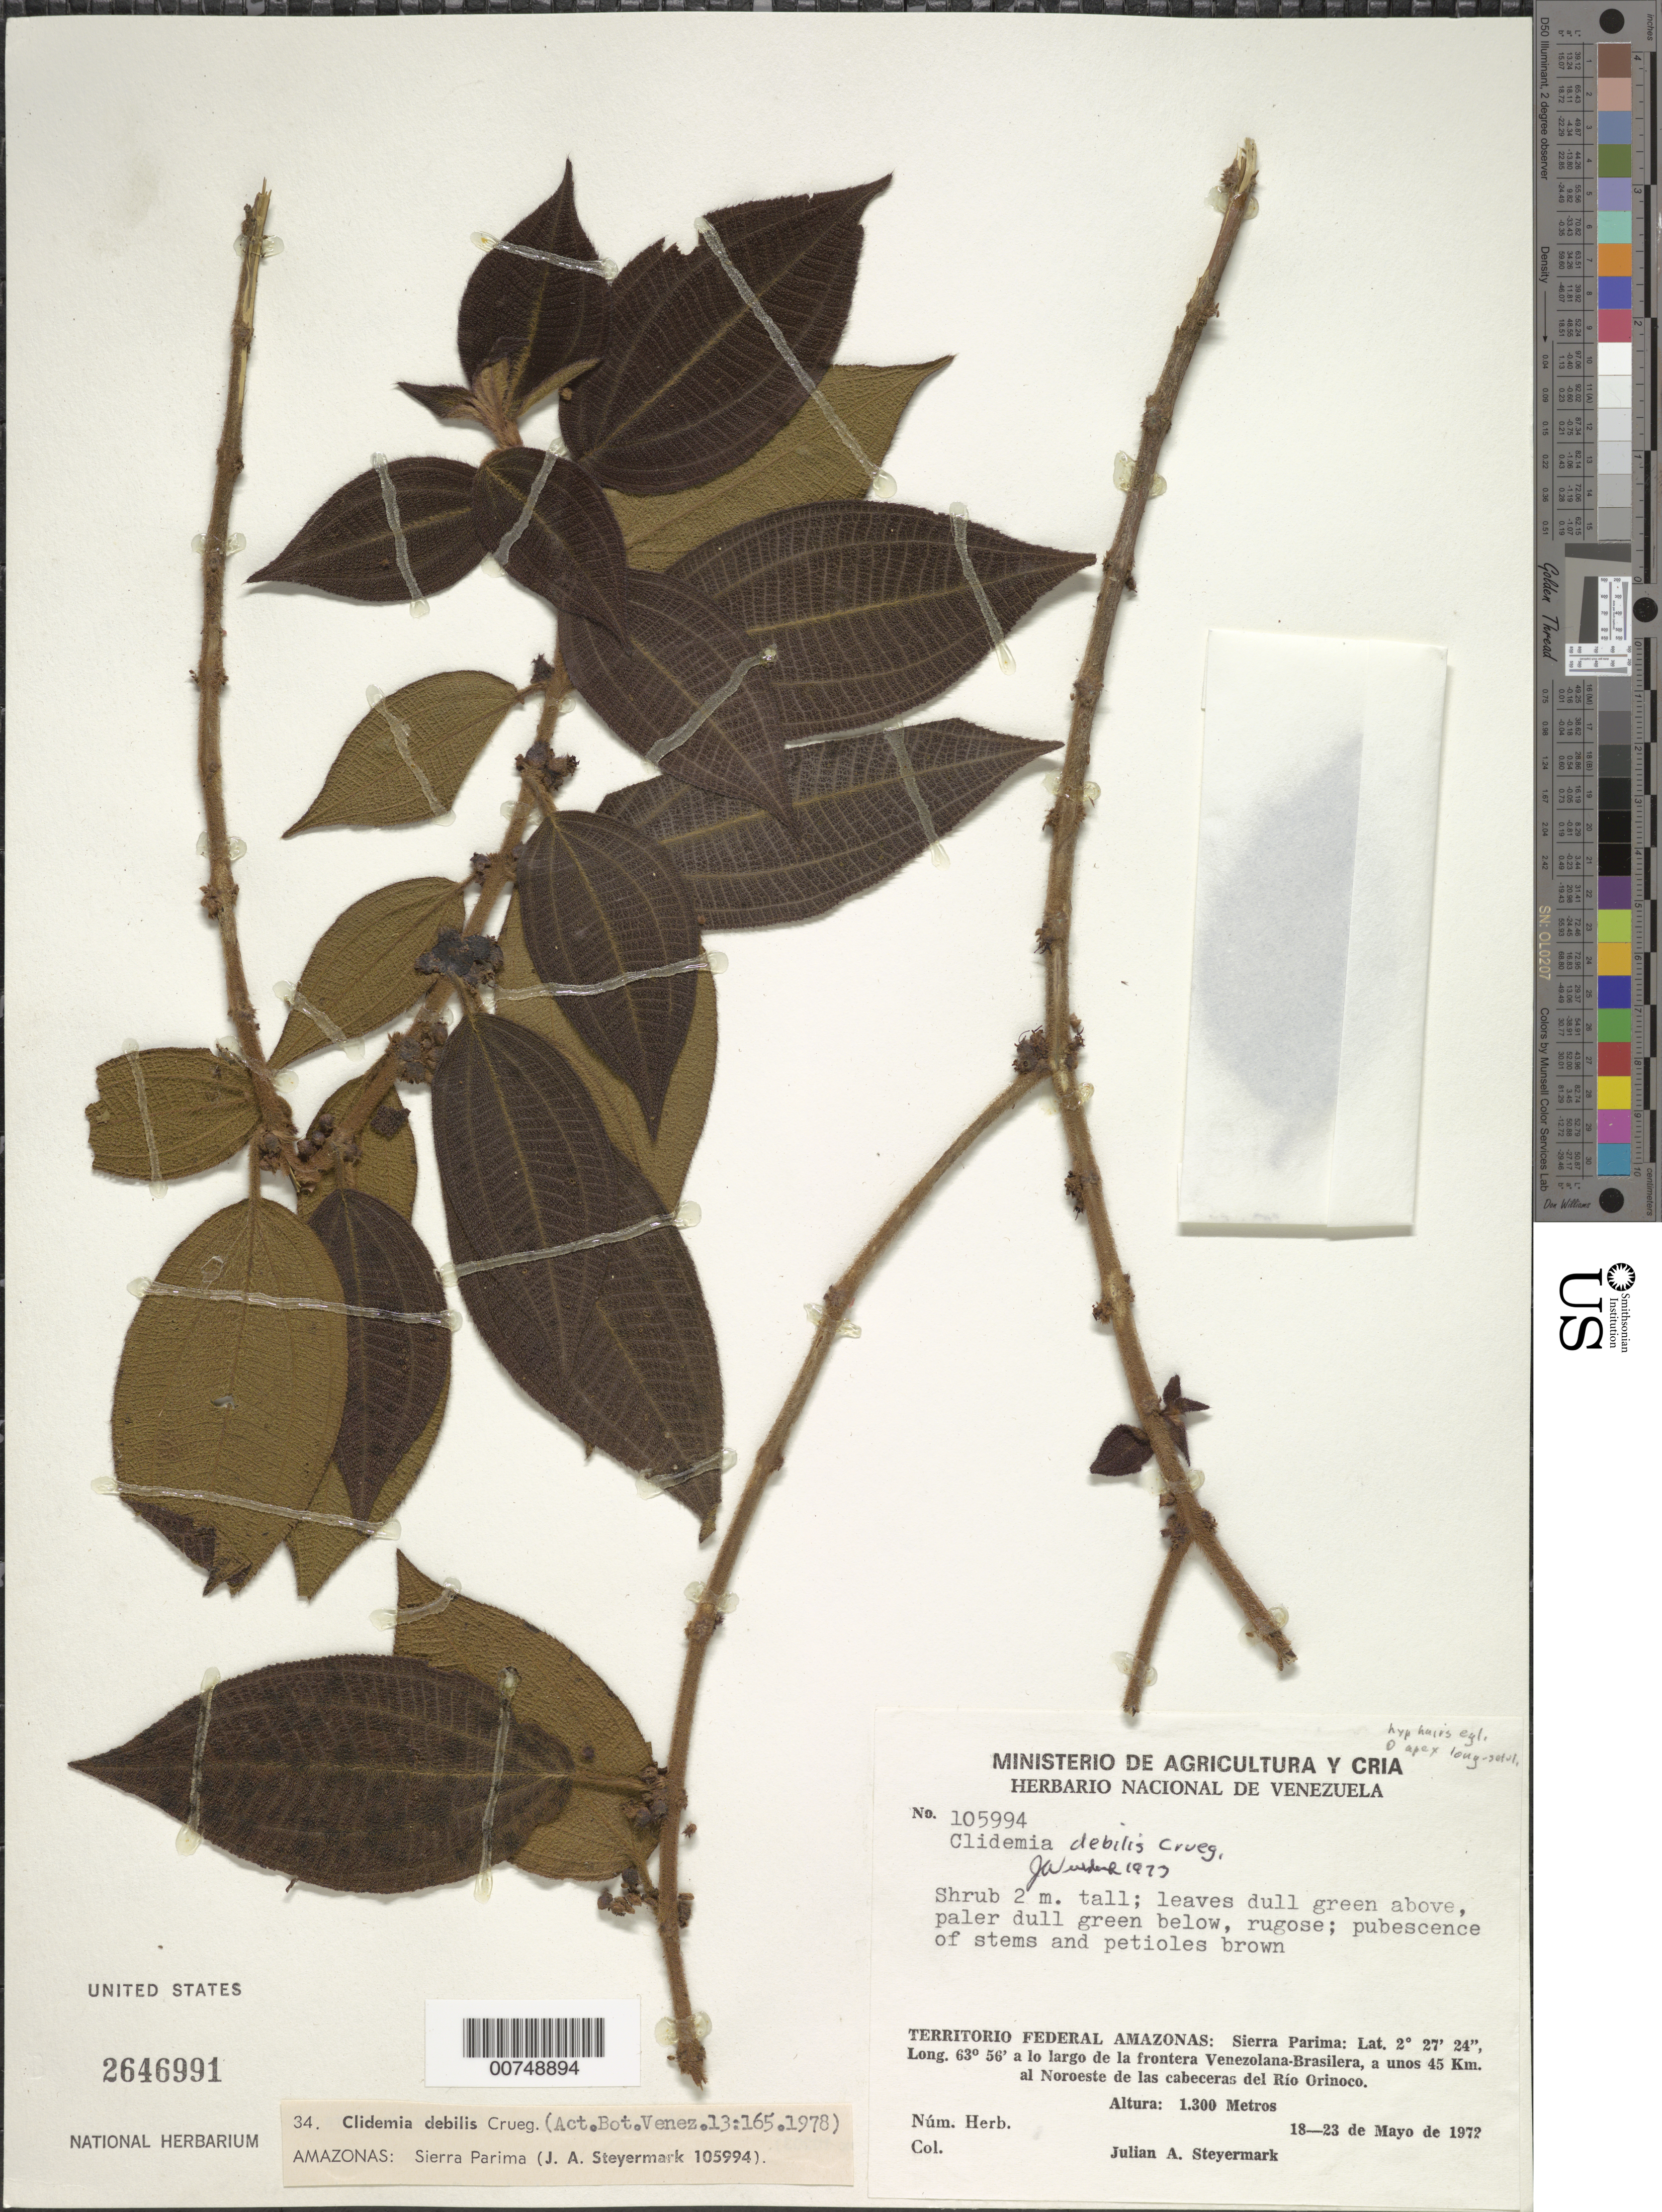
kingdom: Plantae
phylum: Tracheophyta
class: Magnoliopsida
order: Myrtales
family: Melastomataceae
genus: Clidemia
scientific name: Clidemia debilis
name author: Crueg.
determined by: Wurdack, John J., (US), US (UNITED STATES)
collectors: J. Steyermark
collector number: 105994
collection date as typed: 18-May-72 to 23-May-72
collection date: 1972-05-18/1972-05-23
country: Venezuela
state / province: Amazonas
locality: Sierra Parima, la frontera Venezolana-Brasilera, a unos 45 km al noroeste de las cabeceras del Río Orinoco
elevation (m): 1300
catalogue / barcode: US 2646991